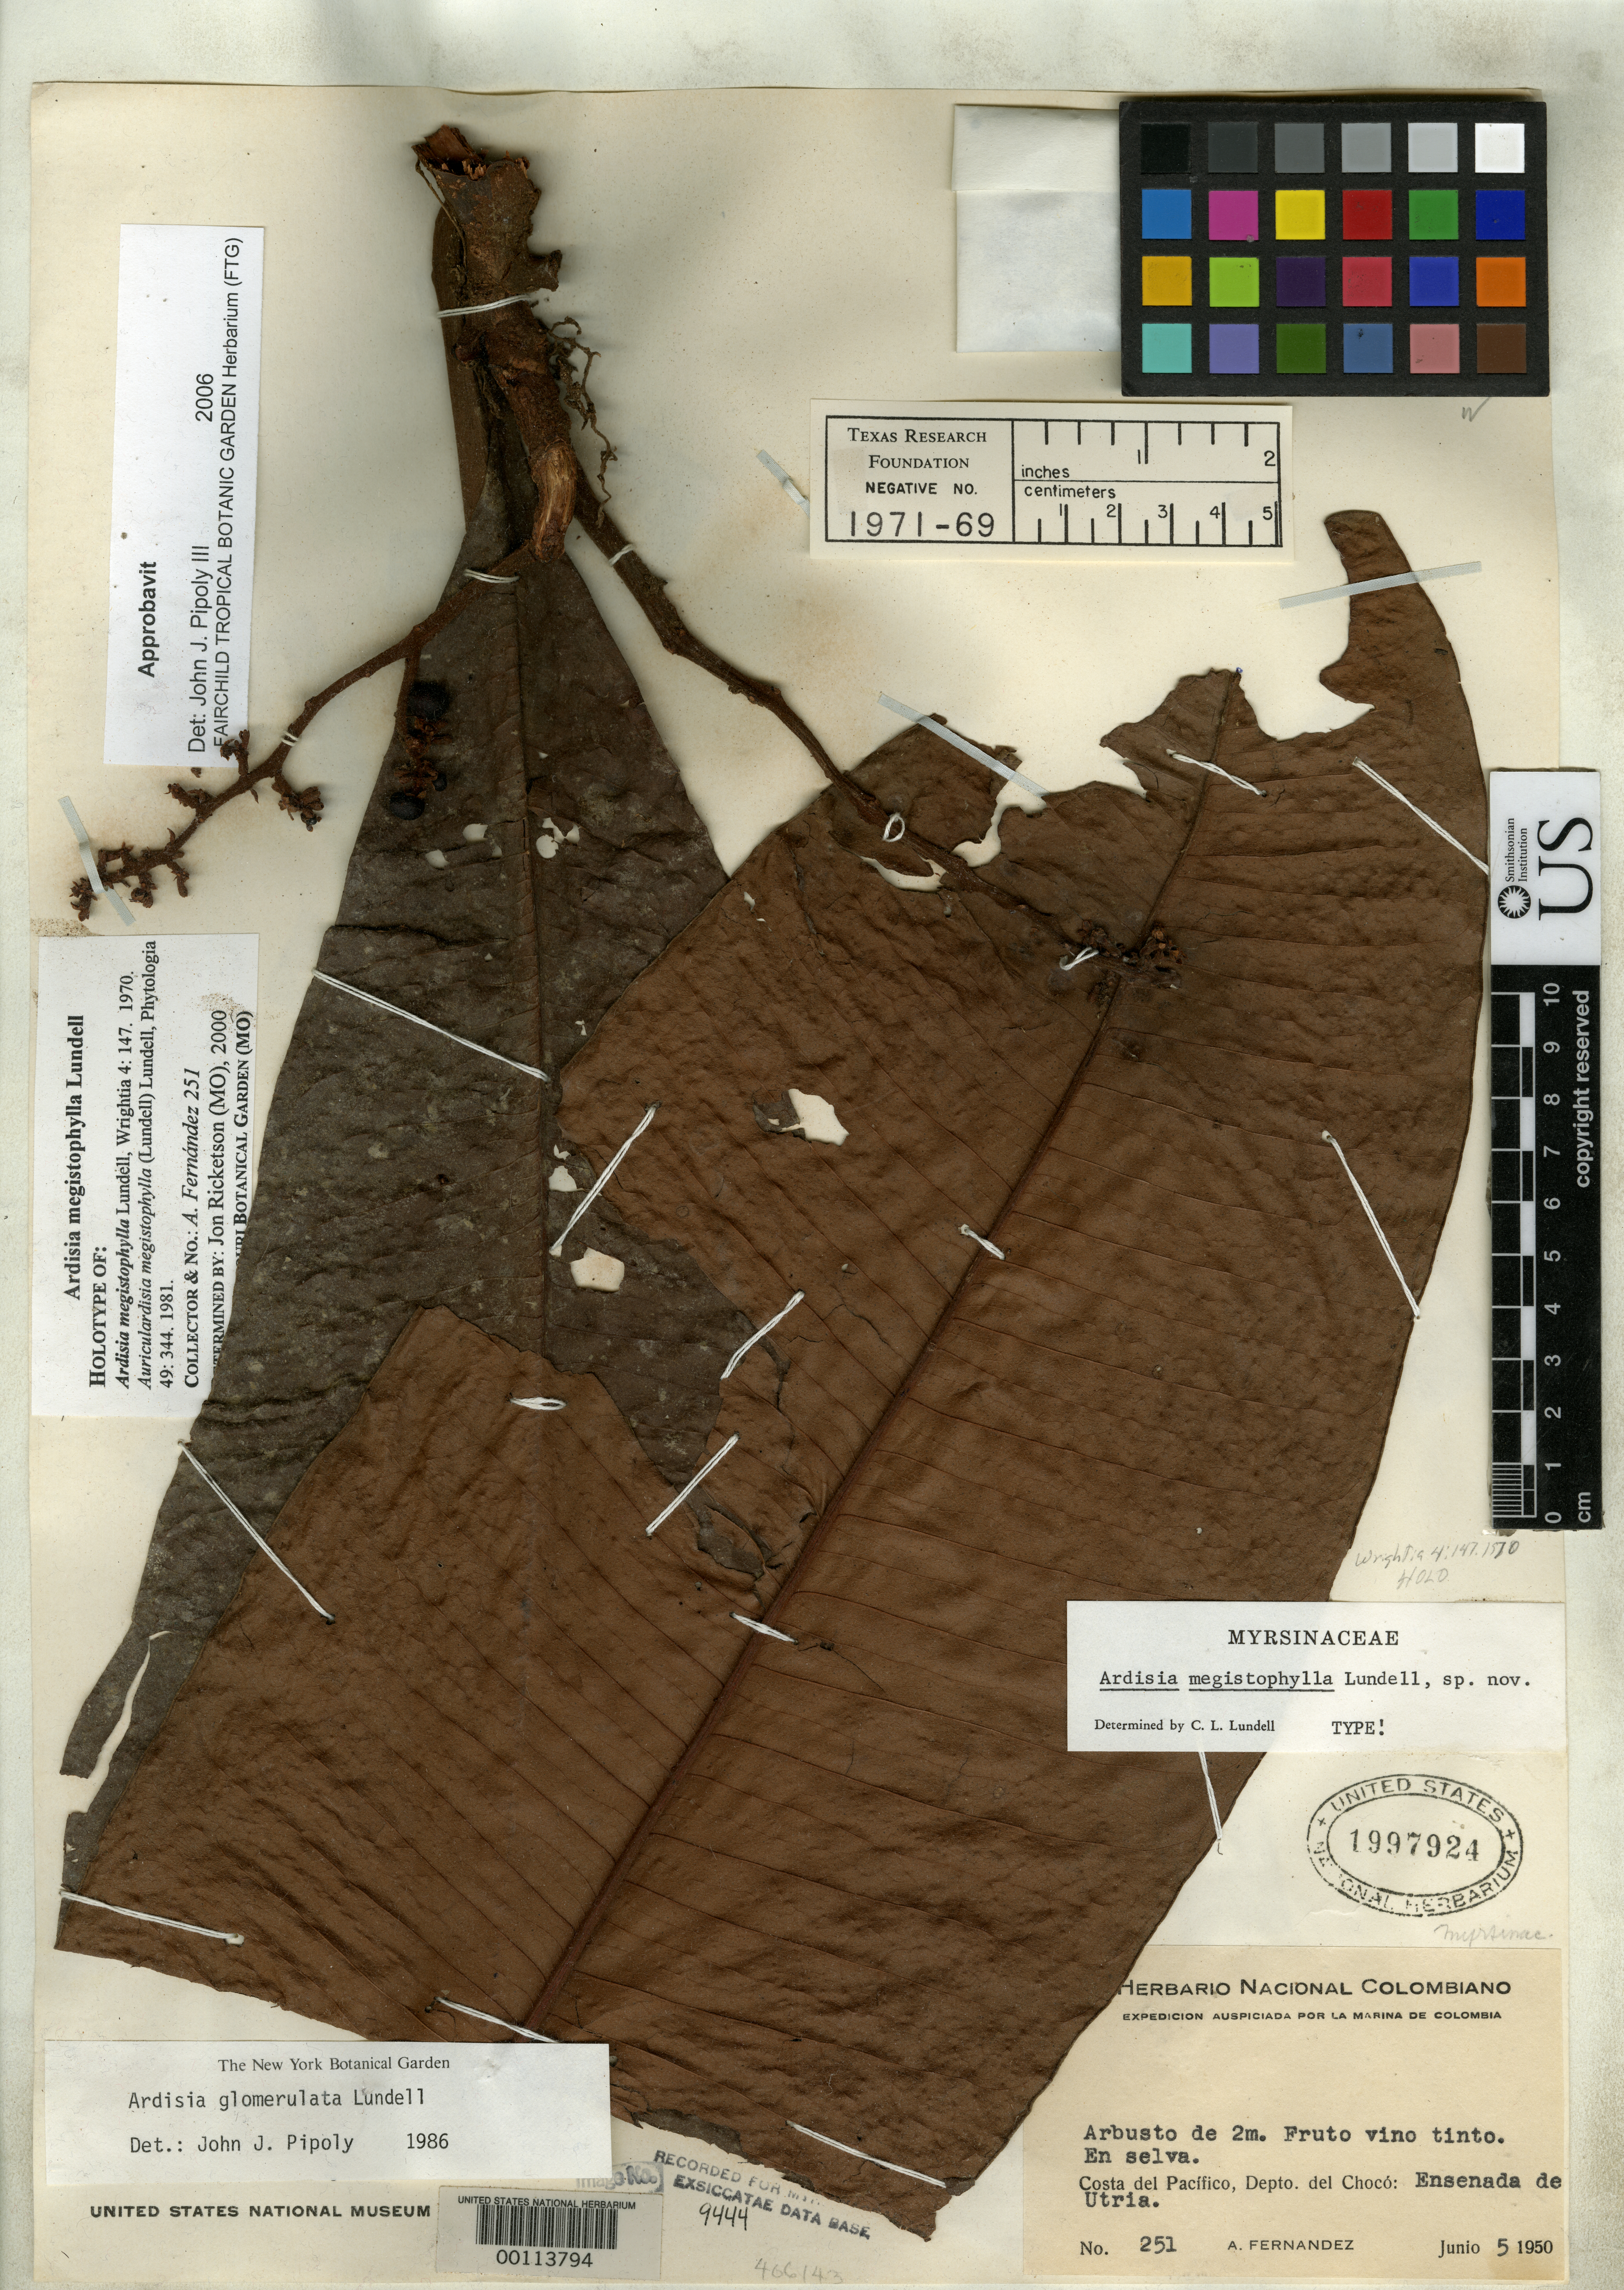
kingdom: Plantae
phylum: Tracheophyta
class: Magnoliopsida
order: Ericales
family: Primulaceae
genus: Ardisia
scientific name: Ardisia megistophylla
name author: Lundell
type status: Holotype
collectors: A. Fernández-Pérez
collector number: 251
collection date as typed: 05 Jun 1950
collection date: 1950-06-05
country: Colombia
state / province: Chocó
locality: Costa del Pacifico, Ensenada de Utria.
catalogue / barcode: US 1997924